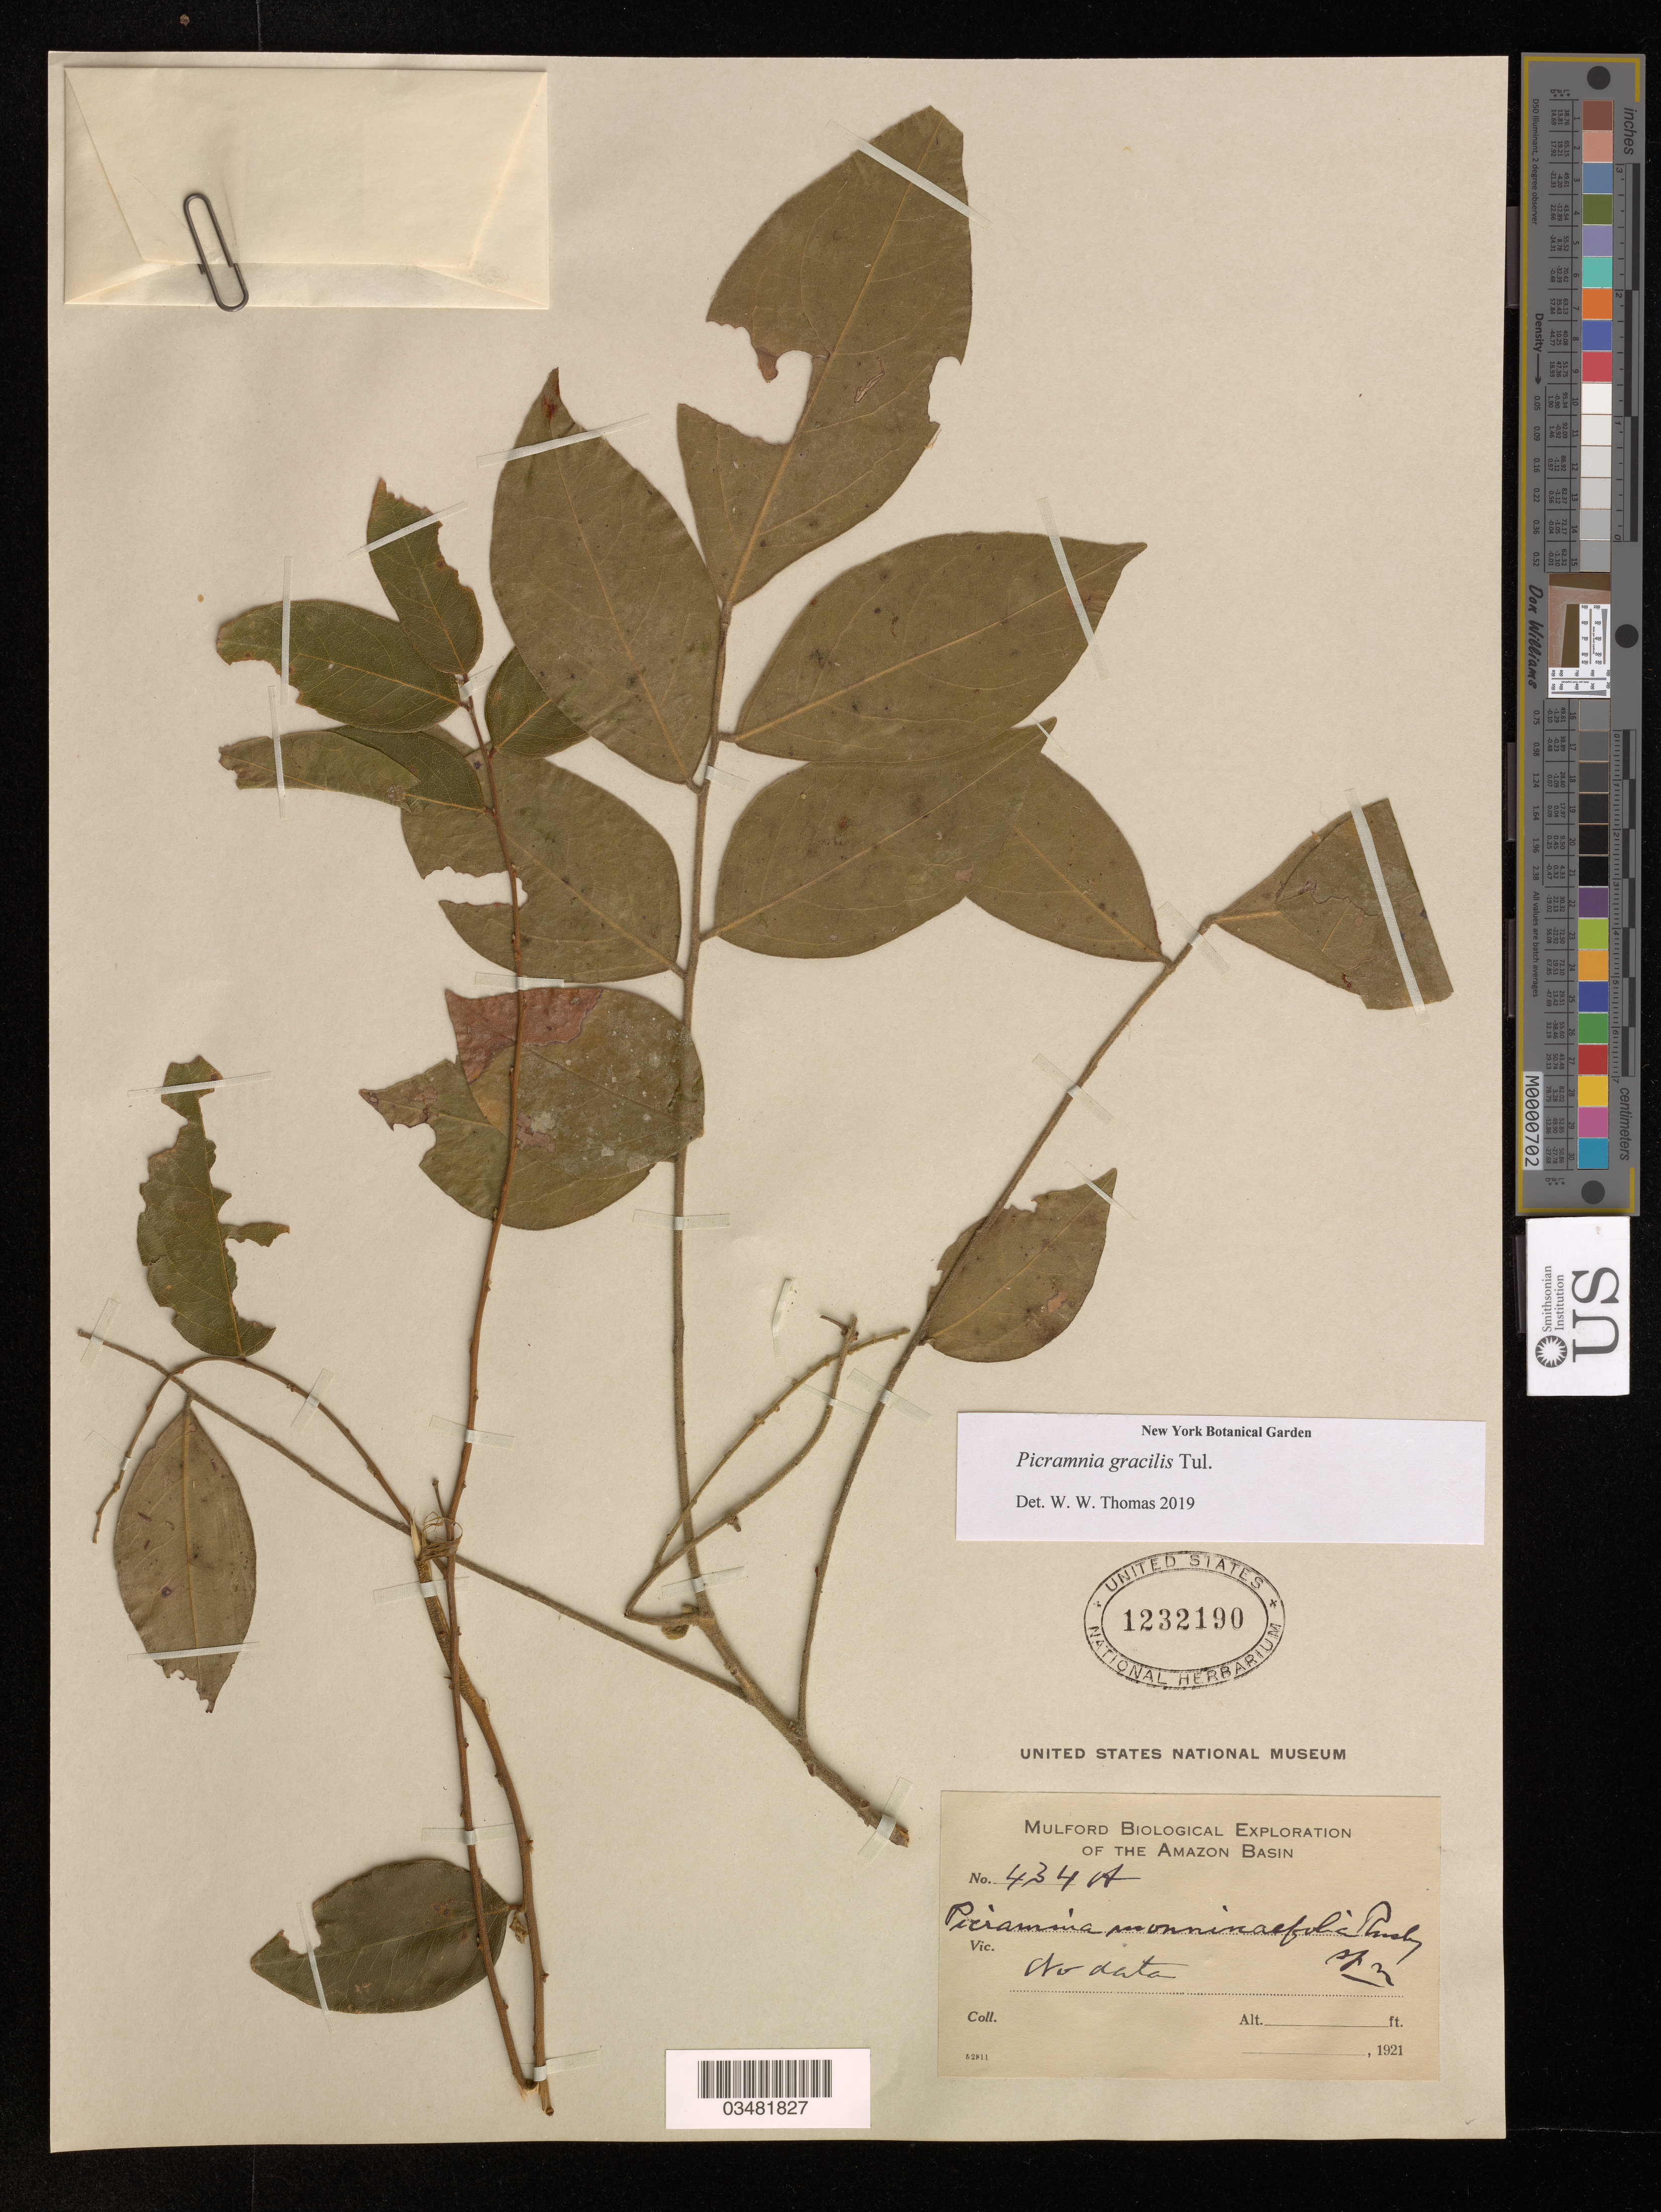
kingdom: Plantae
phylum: Tracheophyta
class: Magnoliopsida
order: Picramniales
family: Picramniaceae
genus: Picramnia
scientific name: Picramnia monninaefolia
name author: Rusby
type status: Isotype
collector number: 434 A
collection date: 1921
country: Bolivia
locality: Mulford Biological Exploration of the Amazon Basin.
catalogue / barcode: US 1232190